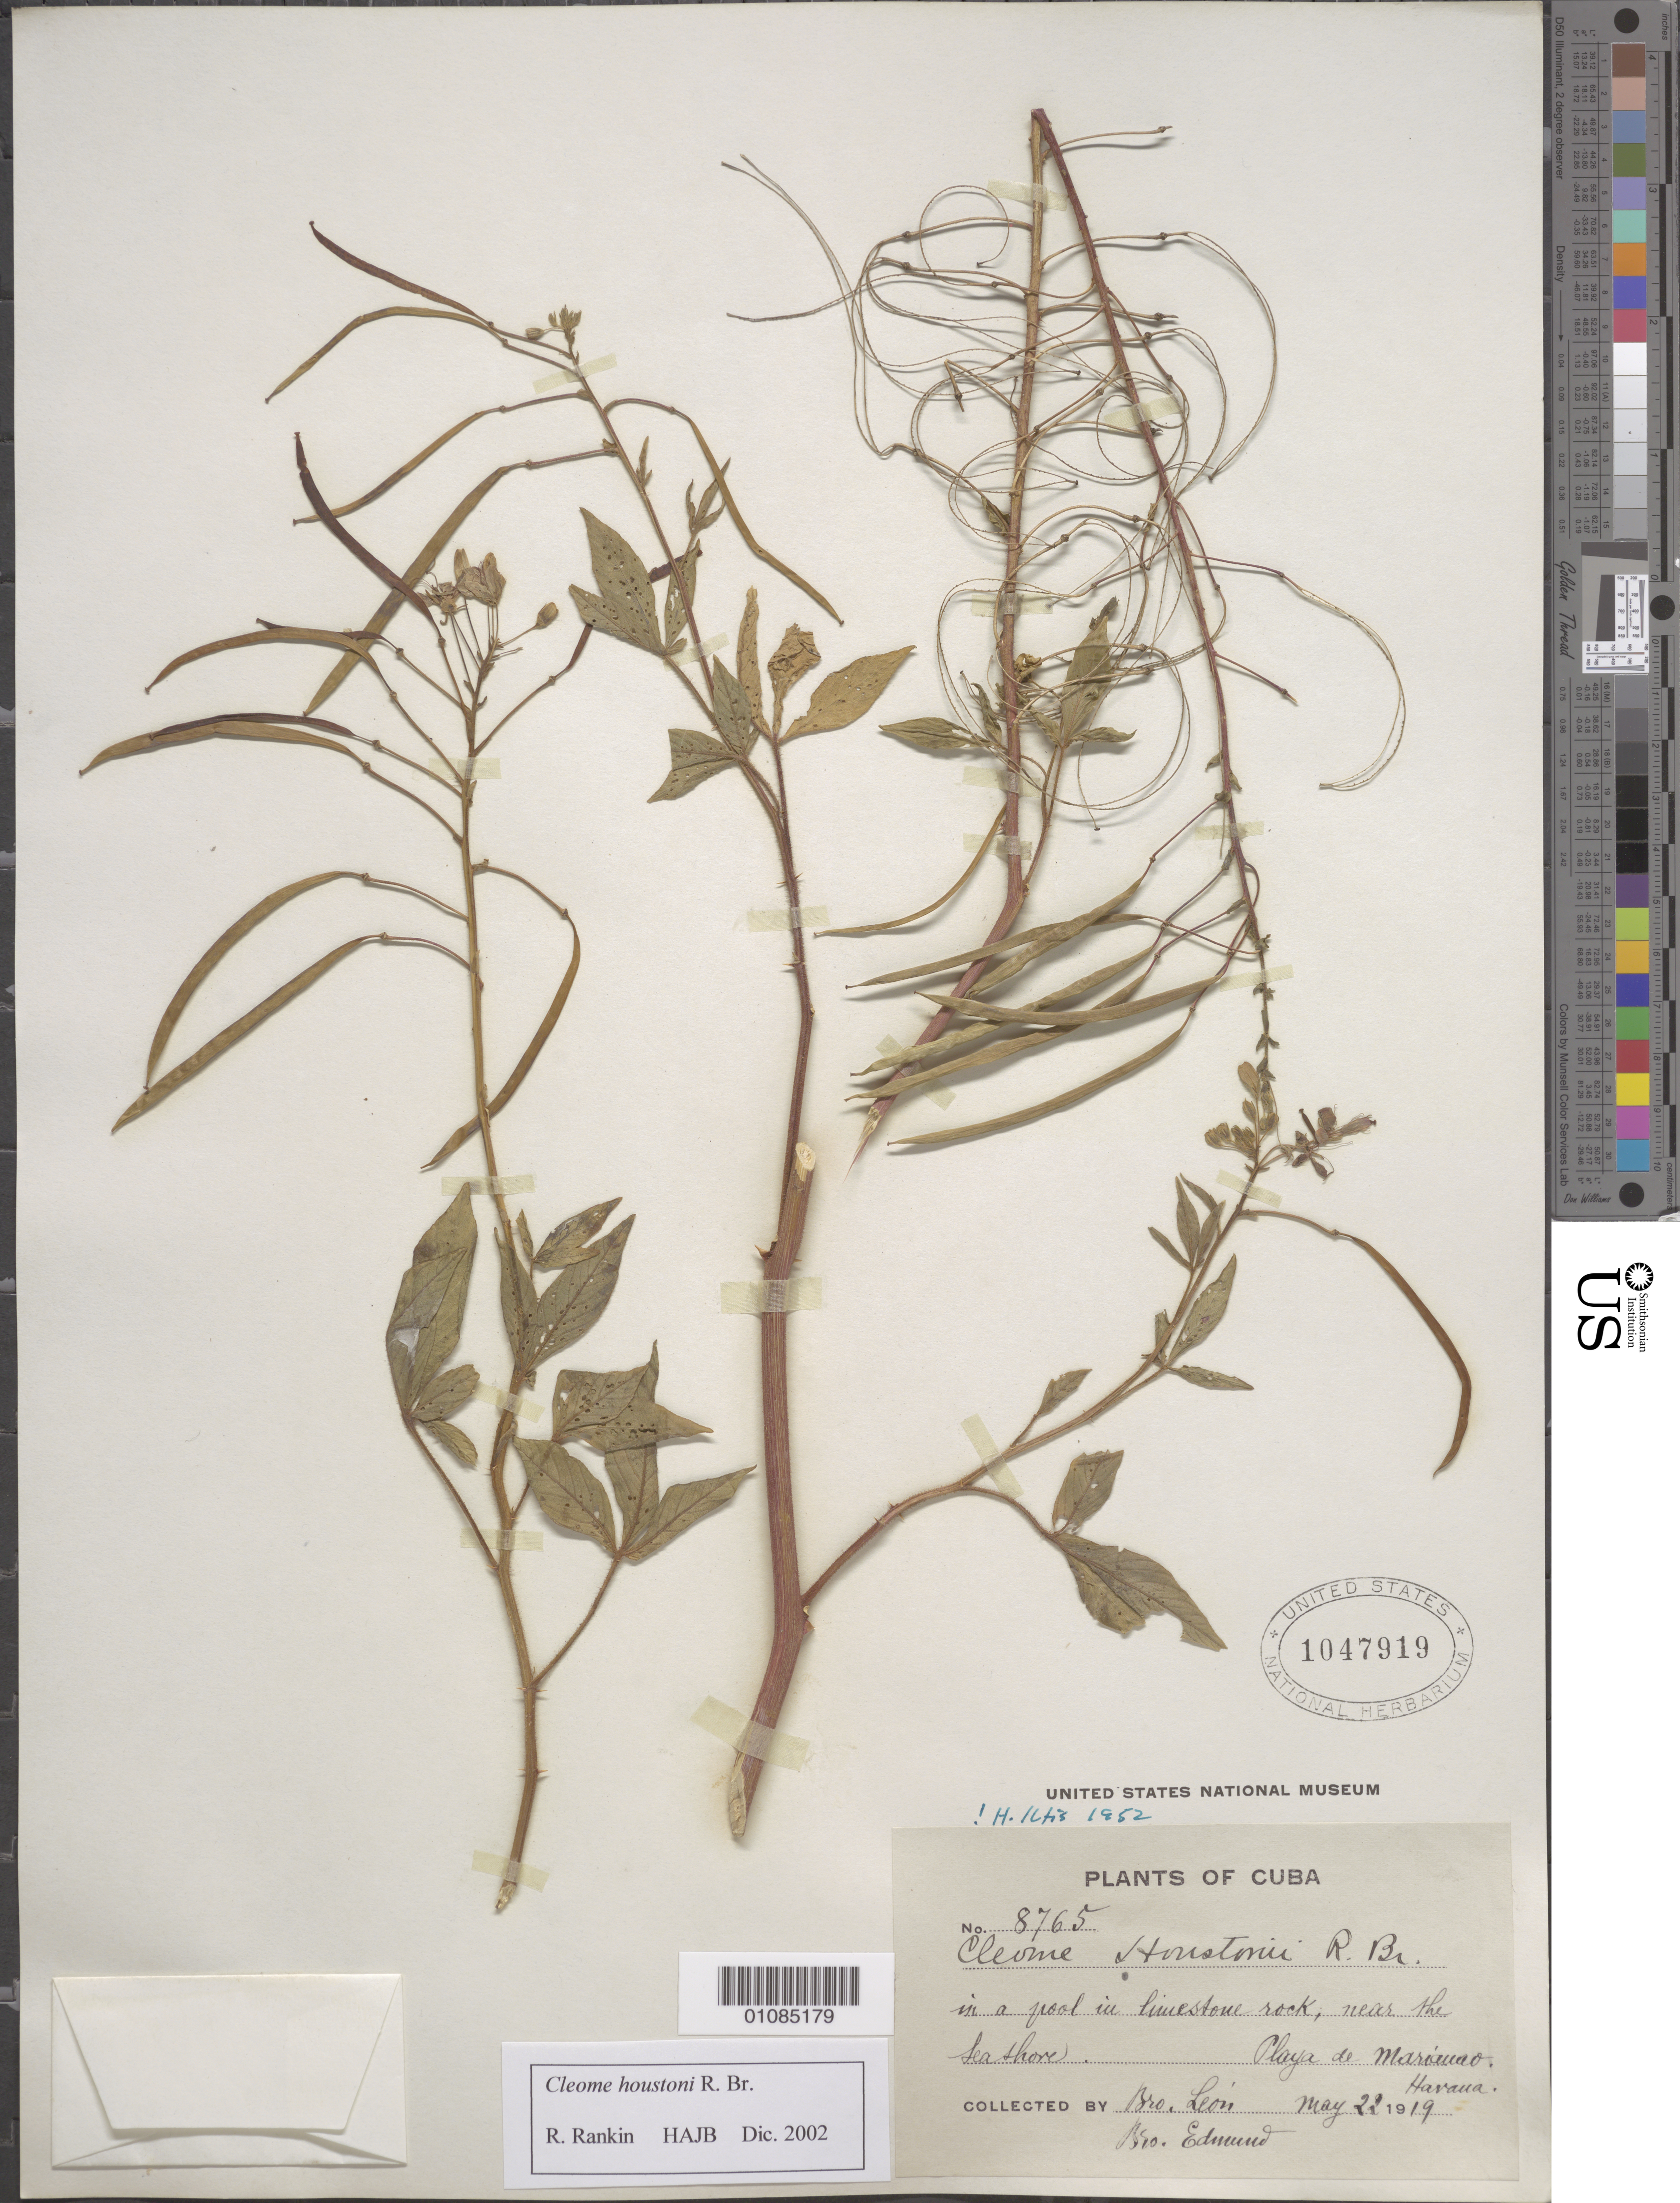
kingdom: Plantae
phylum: Tracheophyta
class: Magnoliopsida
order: Brassicales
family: Cleomaceae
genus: Tarenaya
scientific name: Tarenaya houstonii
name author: (R. Br.) Soares Neto & Roalson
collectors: Bro. León & B. Edmond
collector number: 8765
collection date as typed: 22 May 1919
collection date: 1919-05-22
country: Cuba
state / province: La Habana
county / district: Municipio Playa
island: Cuba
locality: Playa del Marianao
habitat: In a hole in limestone rock, near the sea shore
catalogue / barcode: US 1047919